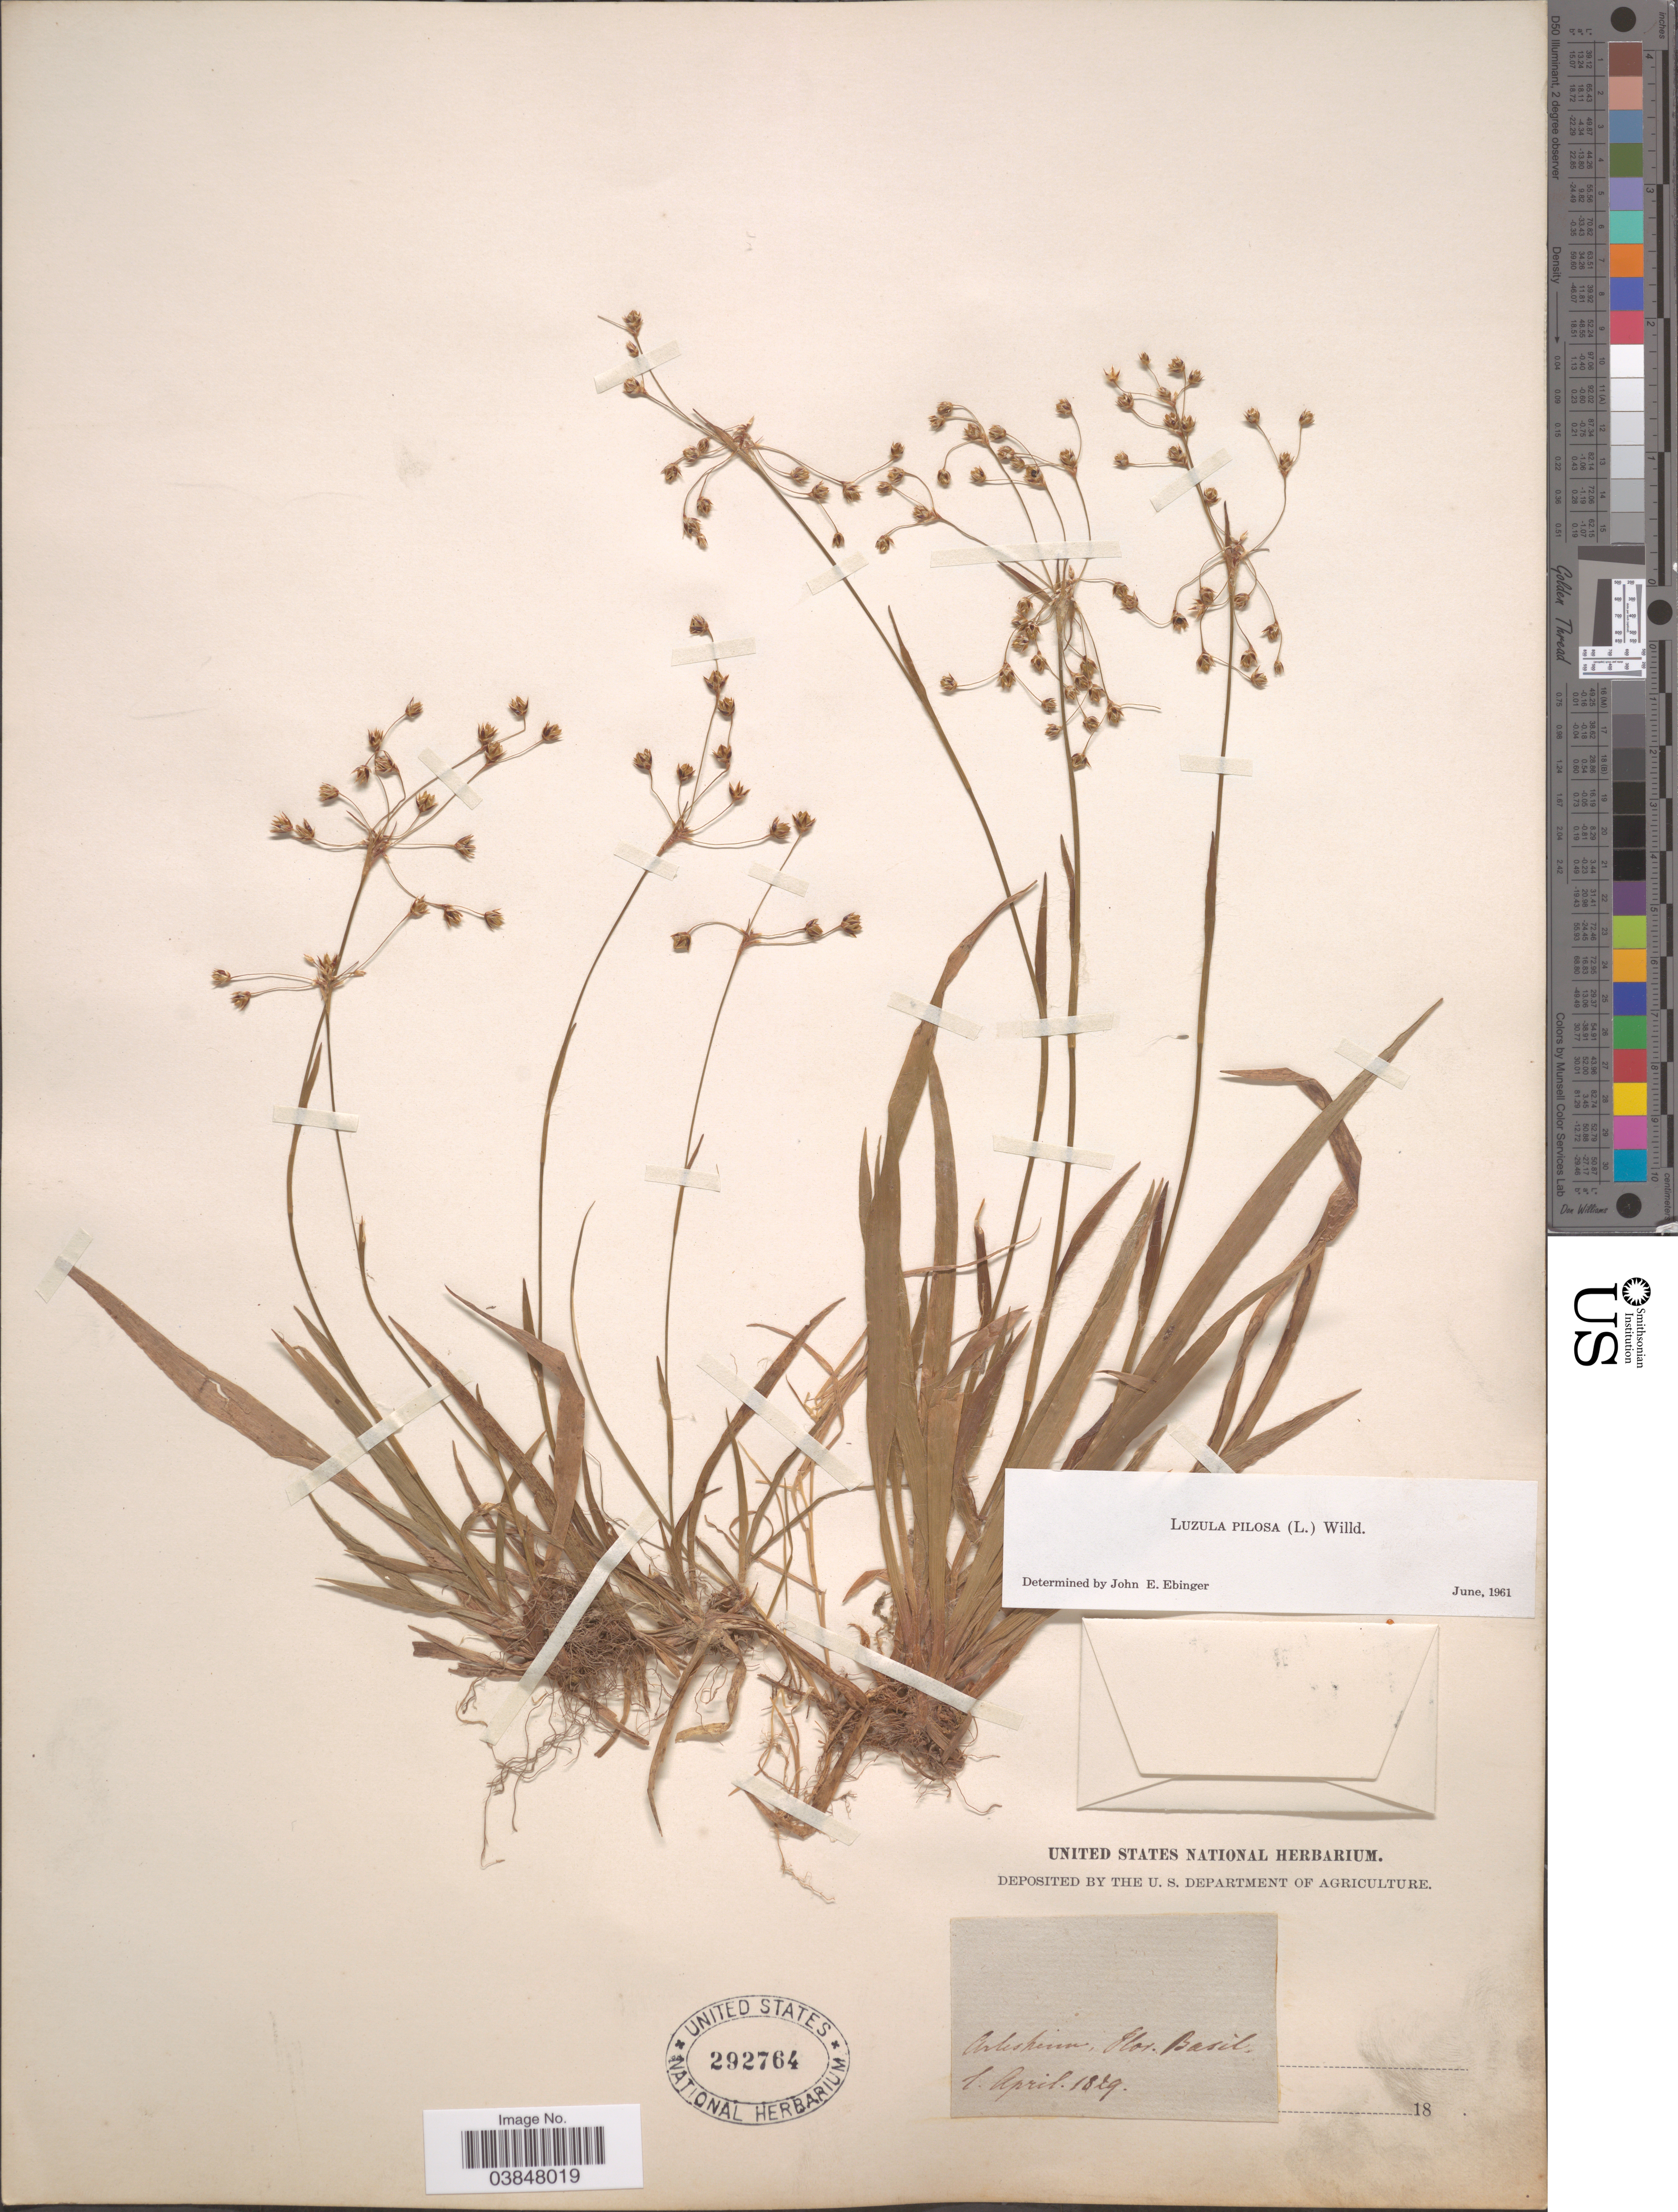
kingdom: Plantae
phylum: Tracheophyta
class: Liliopsida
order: Poales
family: Juncaceae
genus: Luzula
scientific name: Luzula pilosa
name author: (L.) Willd.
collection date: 1829-04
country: Switzerland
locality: Arlesheim, Flor. Basil.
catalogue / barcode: US 292764